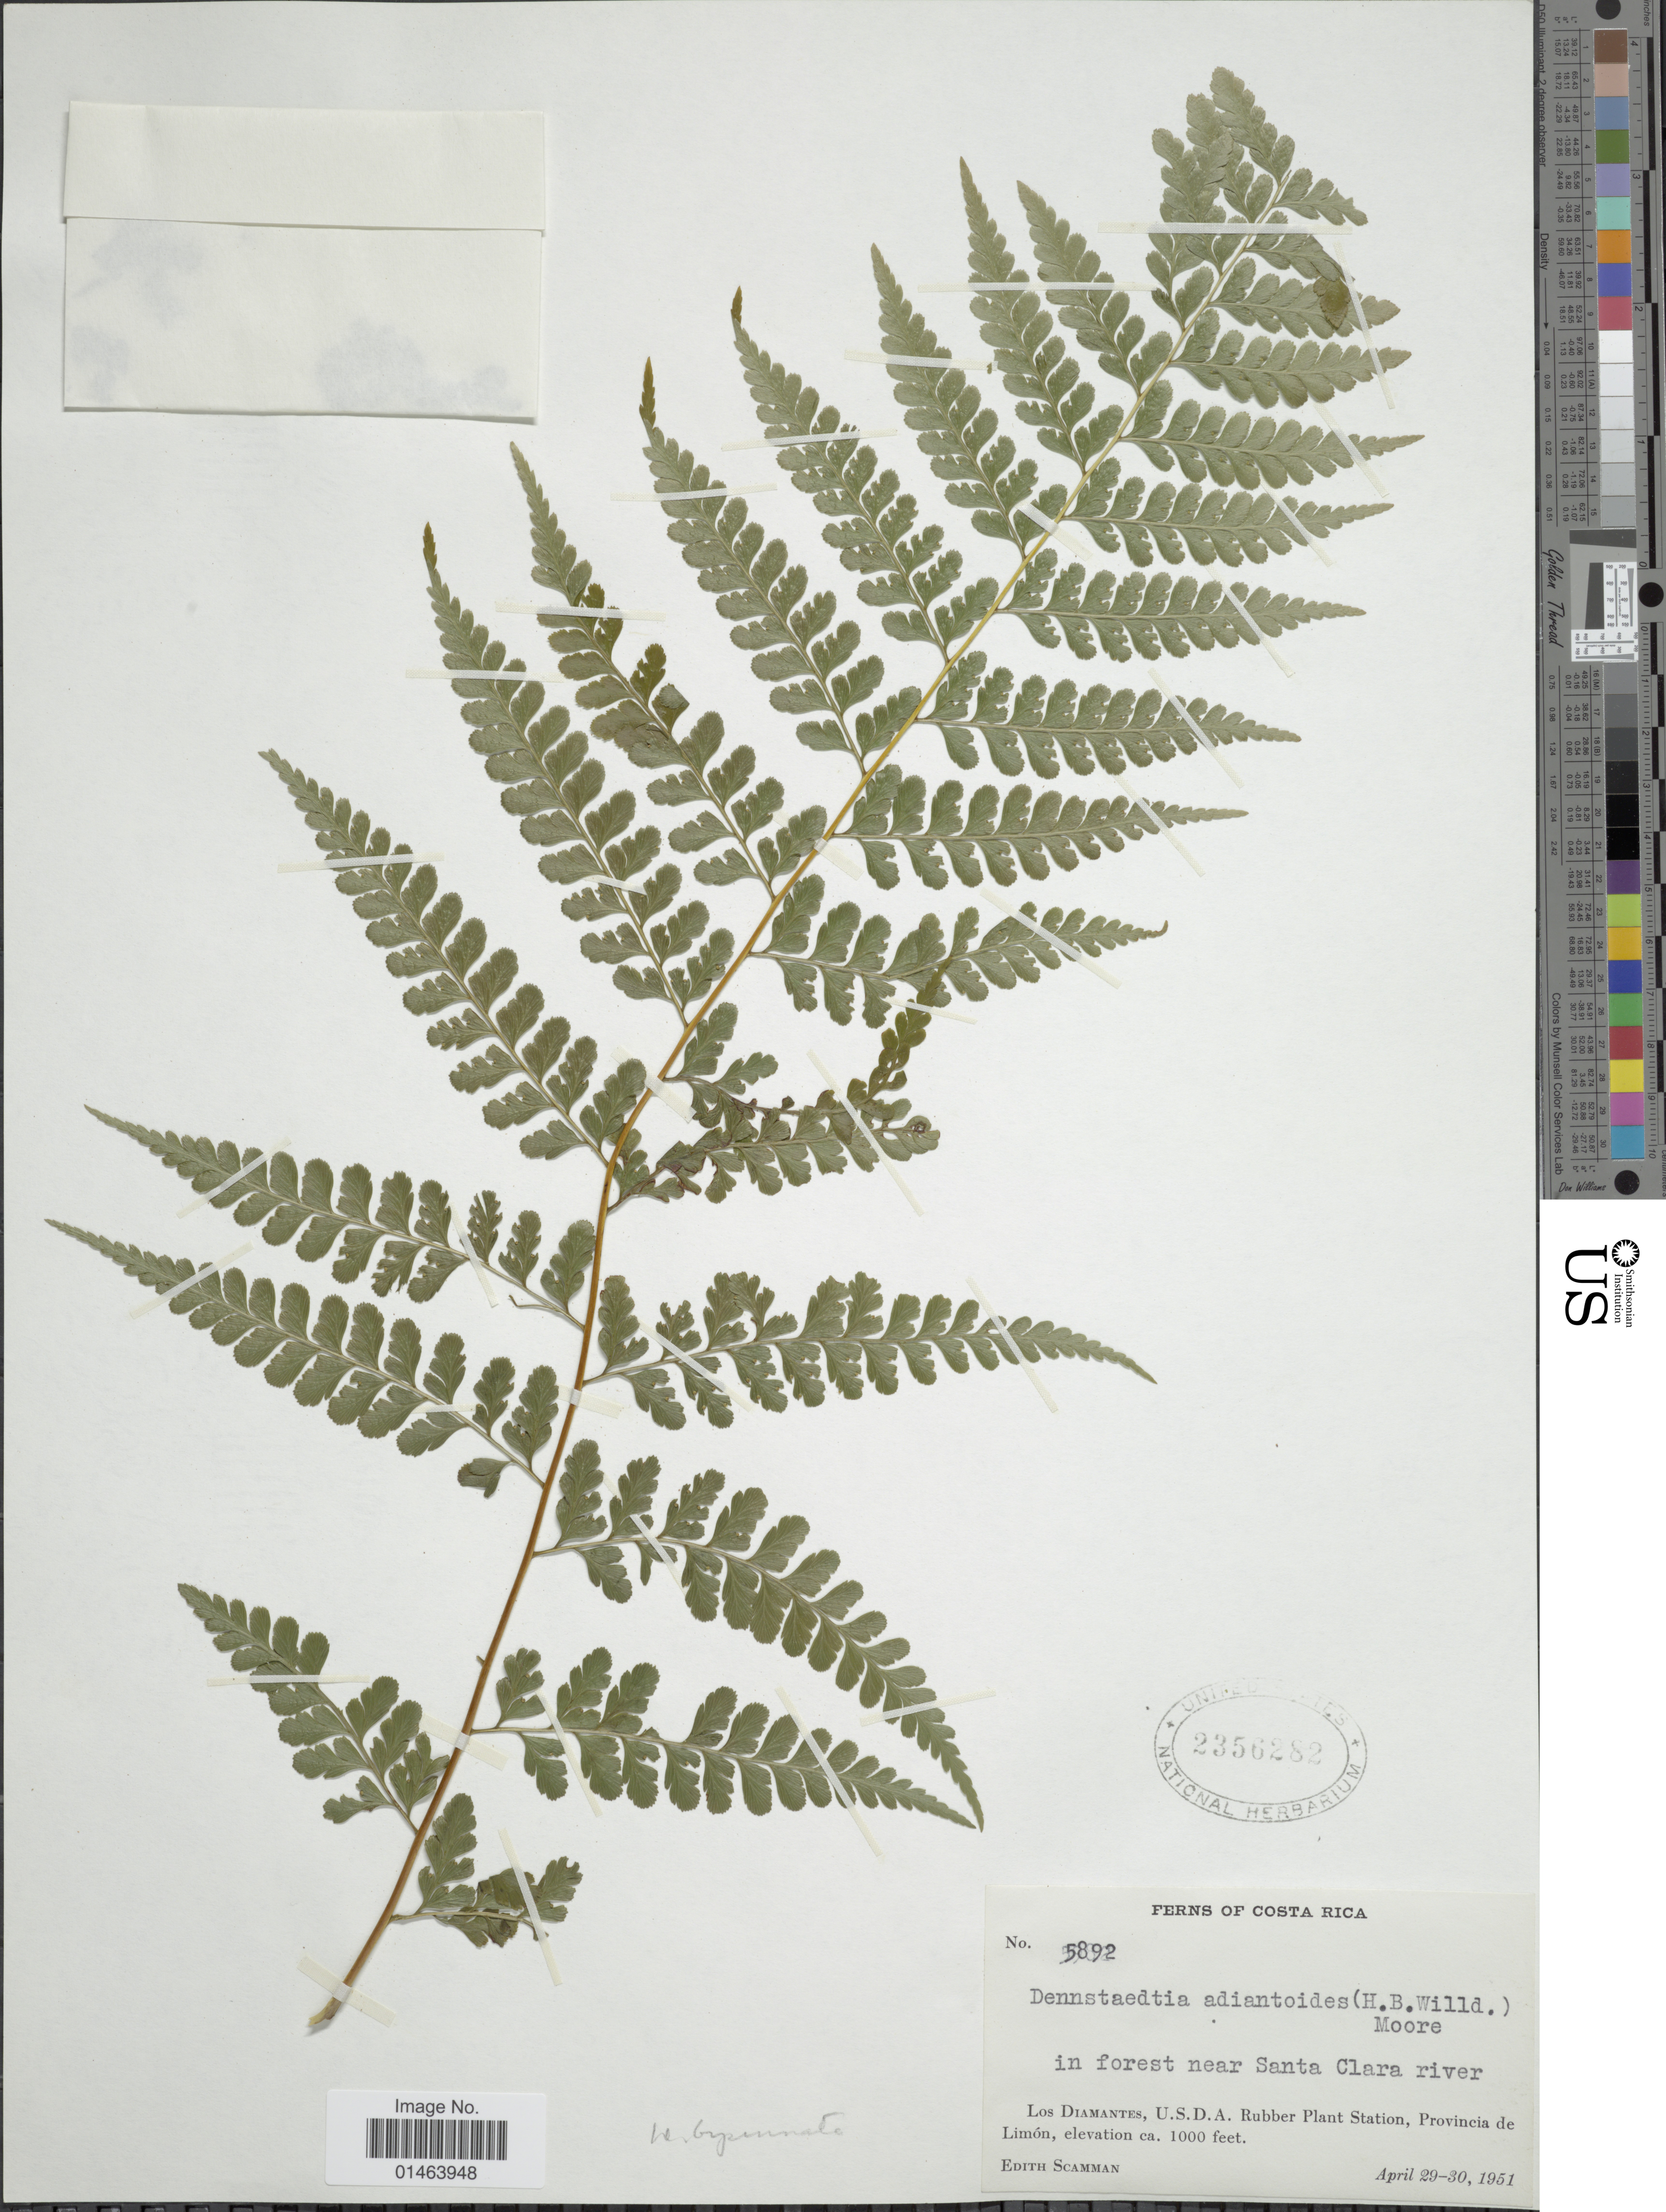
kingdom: Plantae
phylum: Tracheophyta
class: Polypodiopsida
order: Polypodiales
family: Dennstaedtiaceae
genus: Dennstaedtia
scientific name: Dennstaedtia bipinnata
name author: (Cav.) Maxon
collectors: E. Scamman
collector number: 5892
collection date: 1951-04-29/1951-04-30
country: Costa Rica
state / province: Limón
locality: Costa Rica, Limon, Los Diamantes, U.S.D.A. Rubber Plant Station.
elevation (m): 305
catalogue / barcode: US 2356282